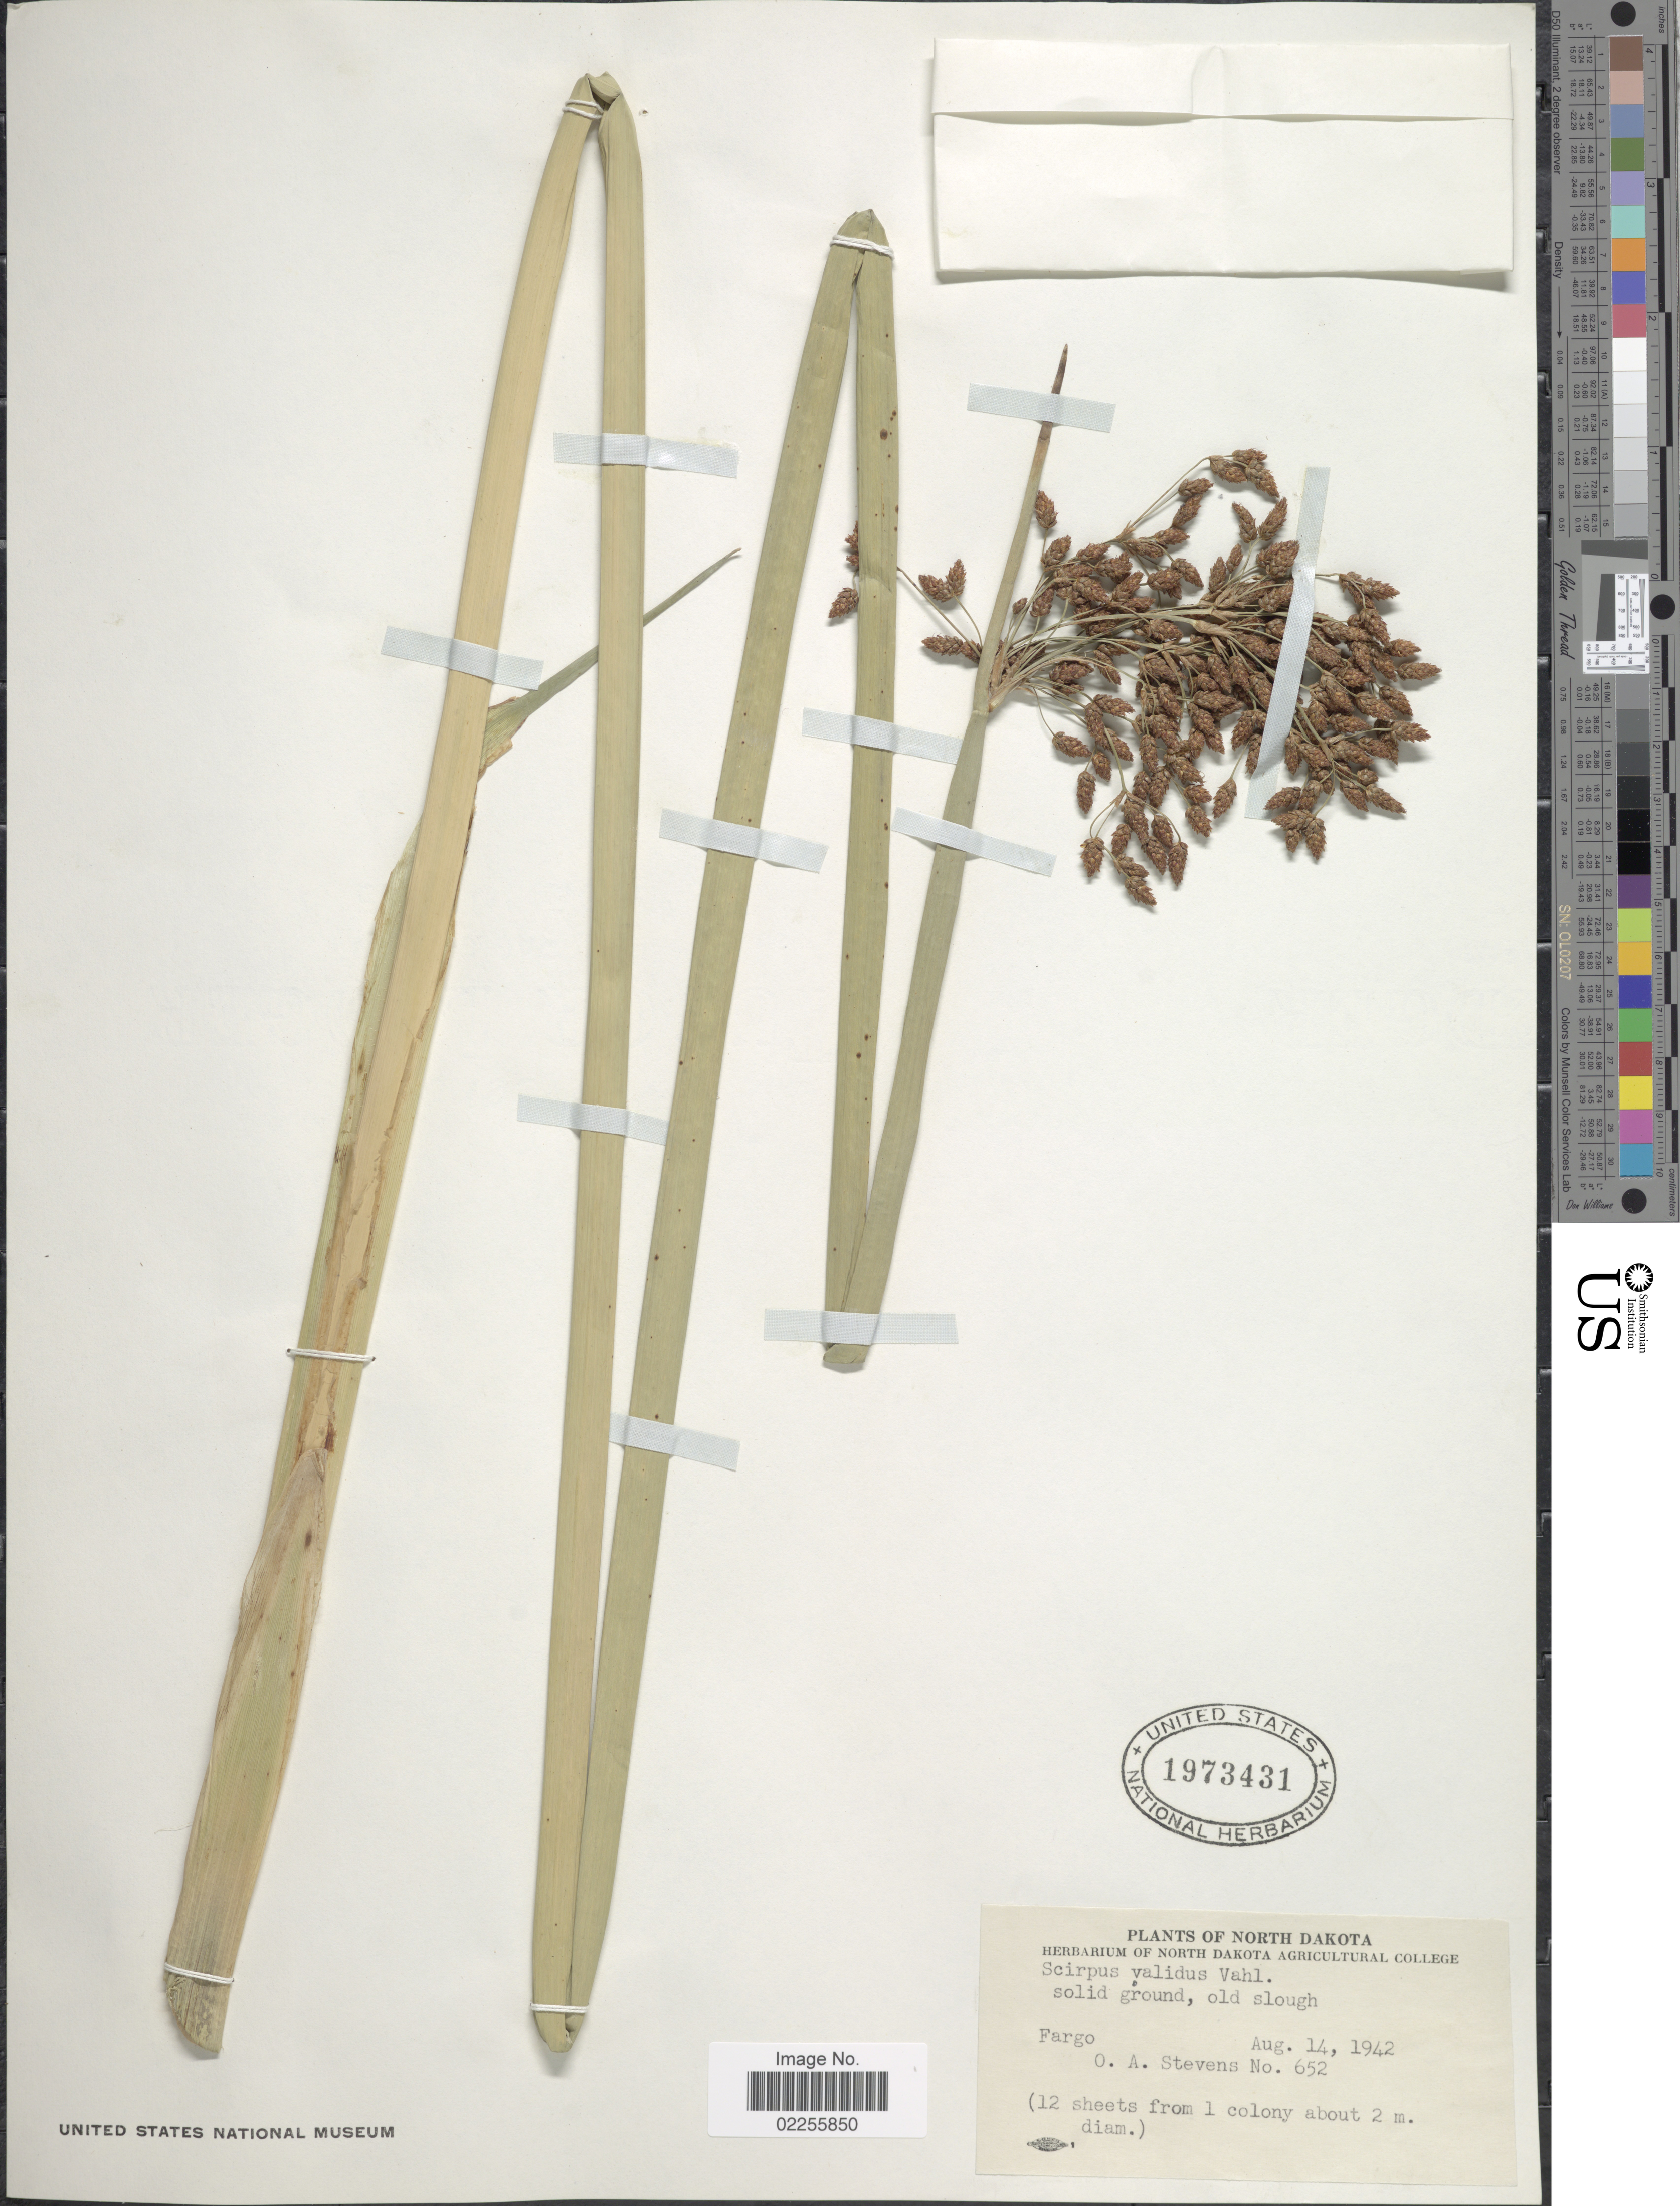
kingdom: Plantae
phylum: Tracheophyta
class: Liliopsida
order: Poales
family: Cyperaceae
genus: Schoenoplectus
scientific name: Schoenoplectus tabernaemontani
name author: (C.C. Gmel.) Palla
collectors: O. A. Stevens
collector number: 652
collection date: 1942-08-14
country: United States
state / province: North Dakota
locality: Fargo, old slough.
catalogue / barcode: US 1973431